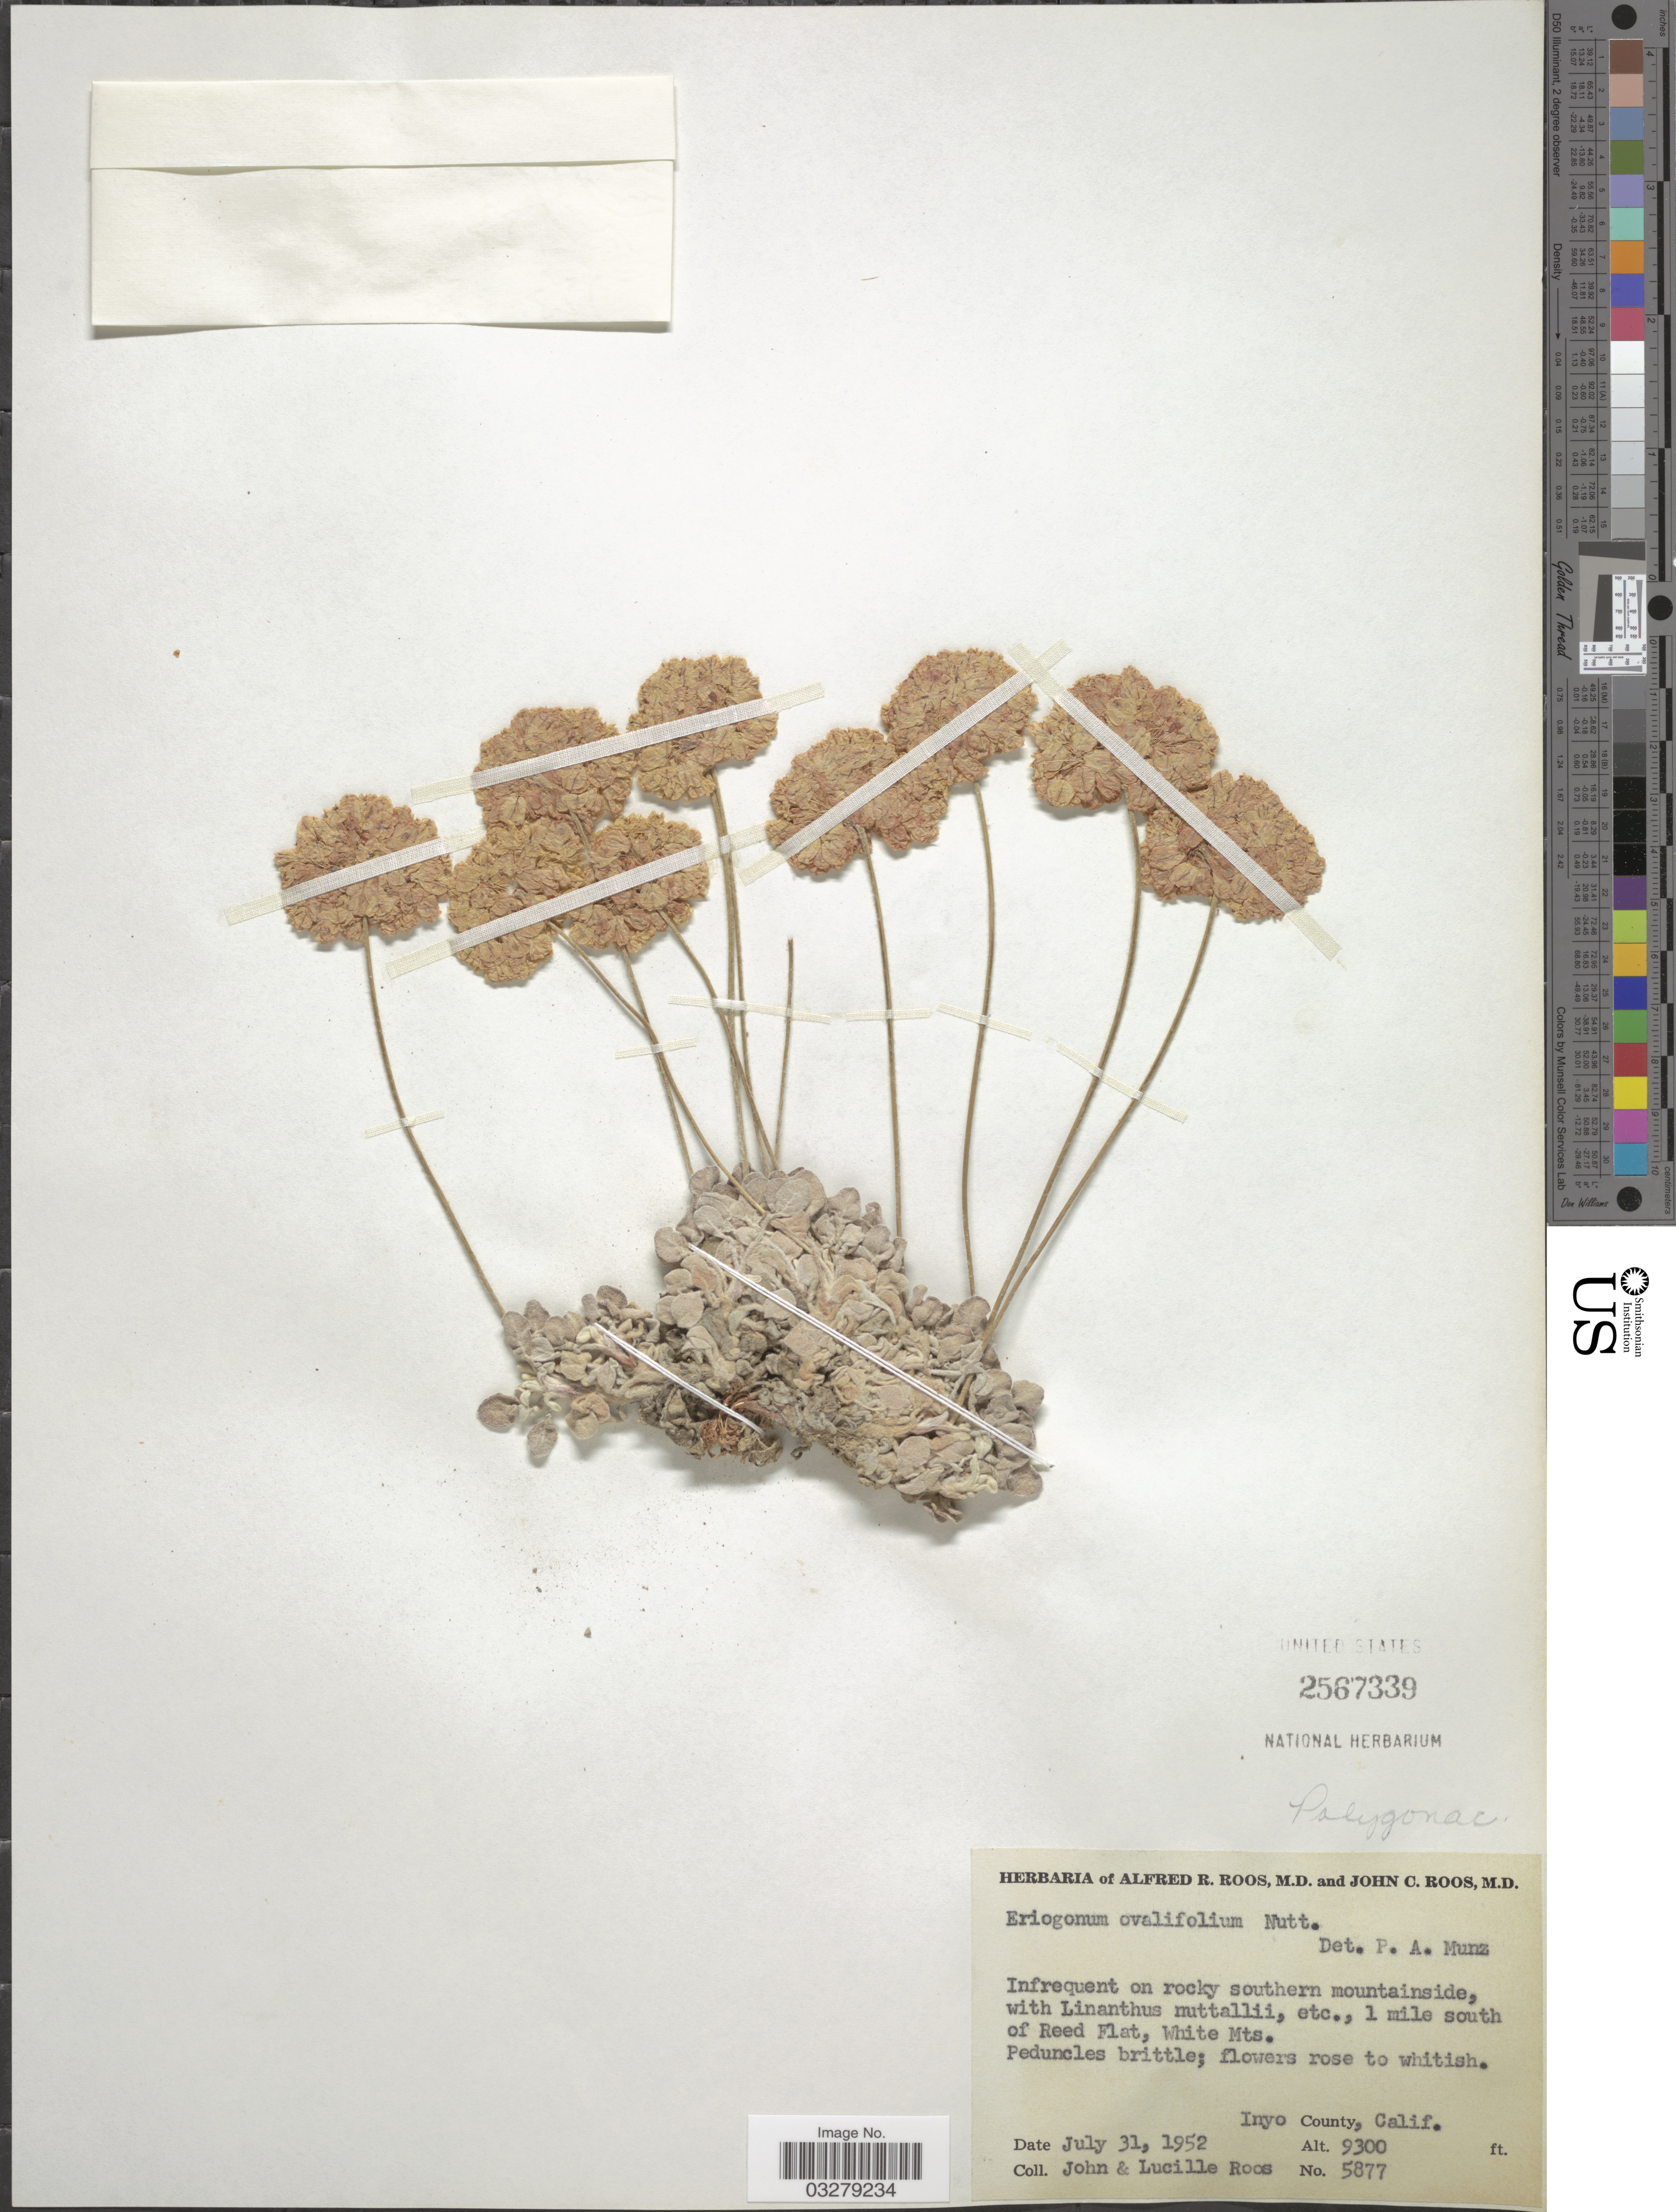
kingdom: Plantae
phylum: Tracheophyta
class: Magnoliopsida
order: Caryophyllales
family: Polygonaceae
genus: Eriogonum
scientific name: Eriogonum ovalifolium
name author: Nutt.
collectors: J. C. Roos & L. Roos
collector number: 5877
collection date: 1952-07-31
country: United States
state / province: California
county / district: Inyo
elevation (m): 2835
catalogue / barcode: US 2567339